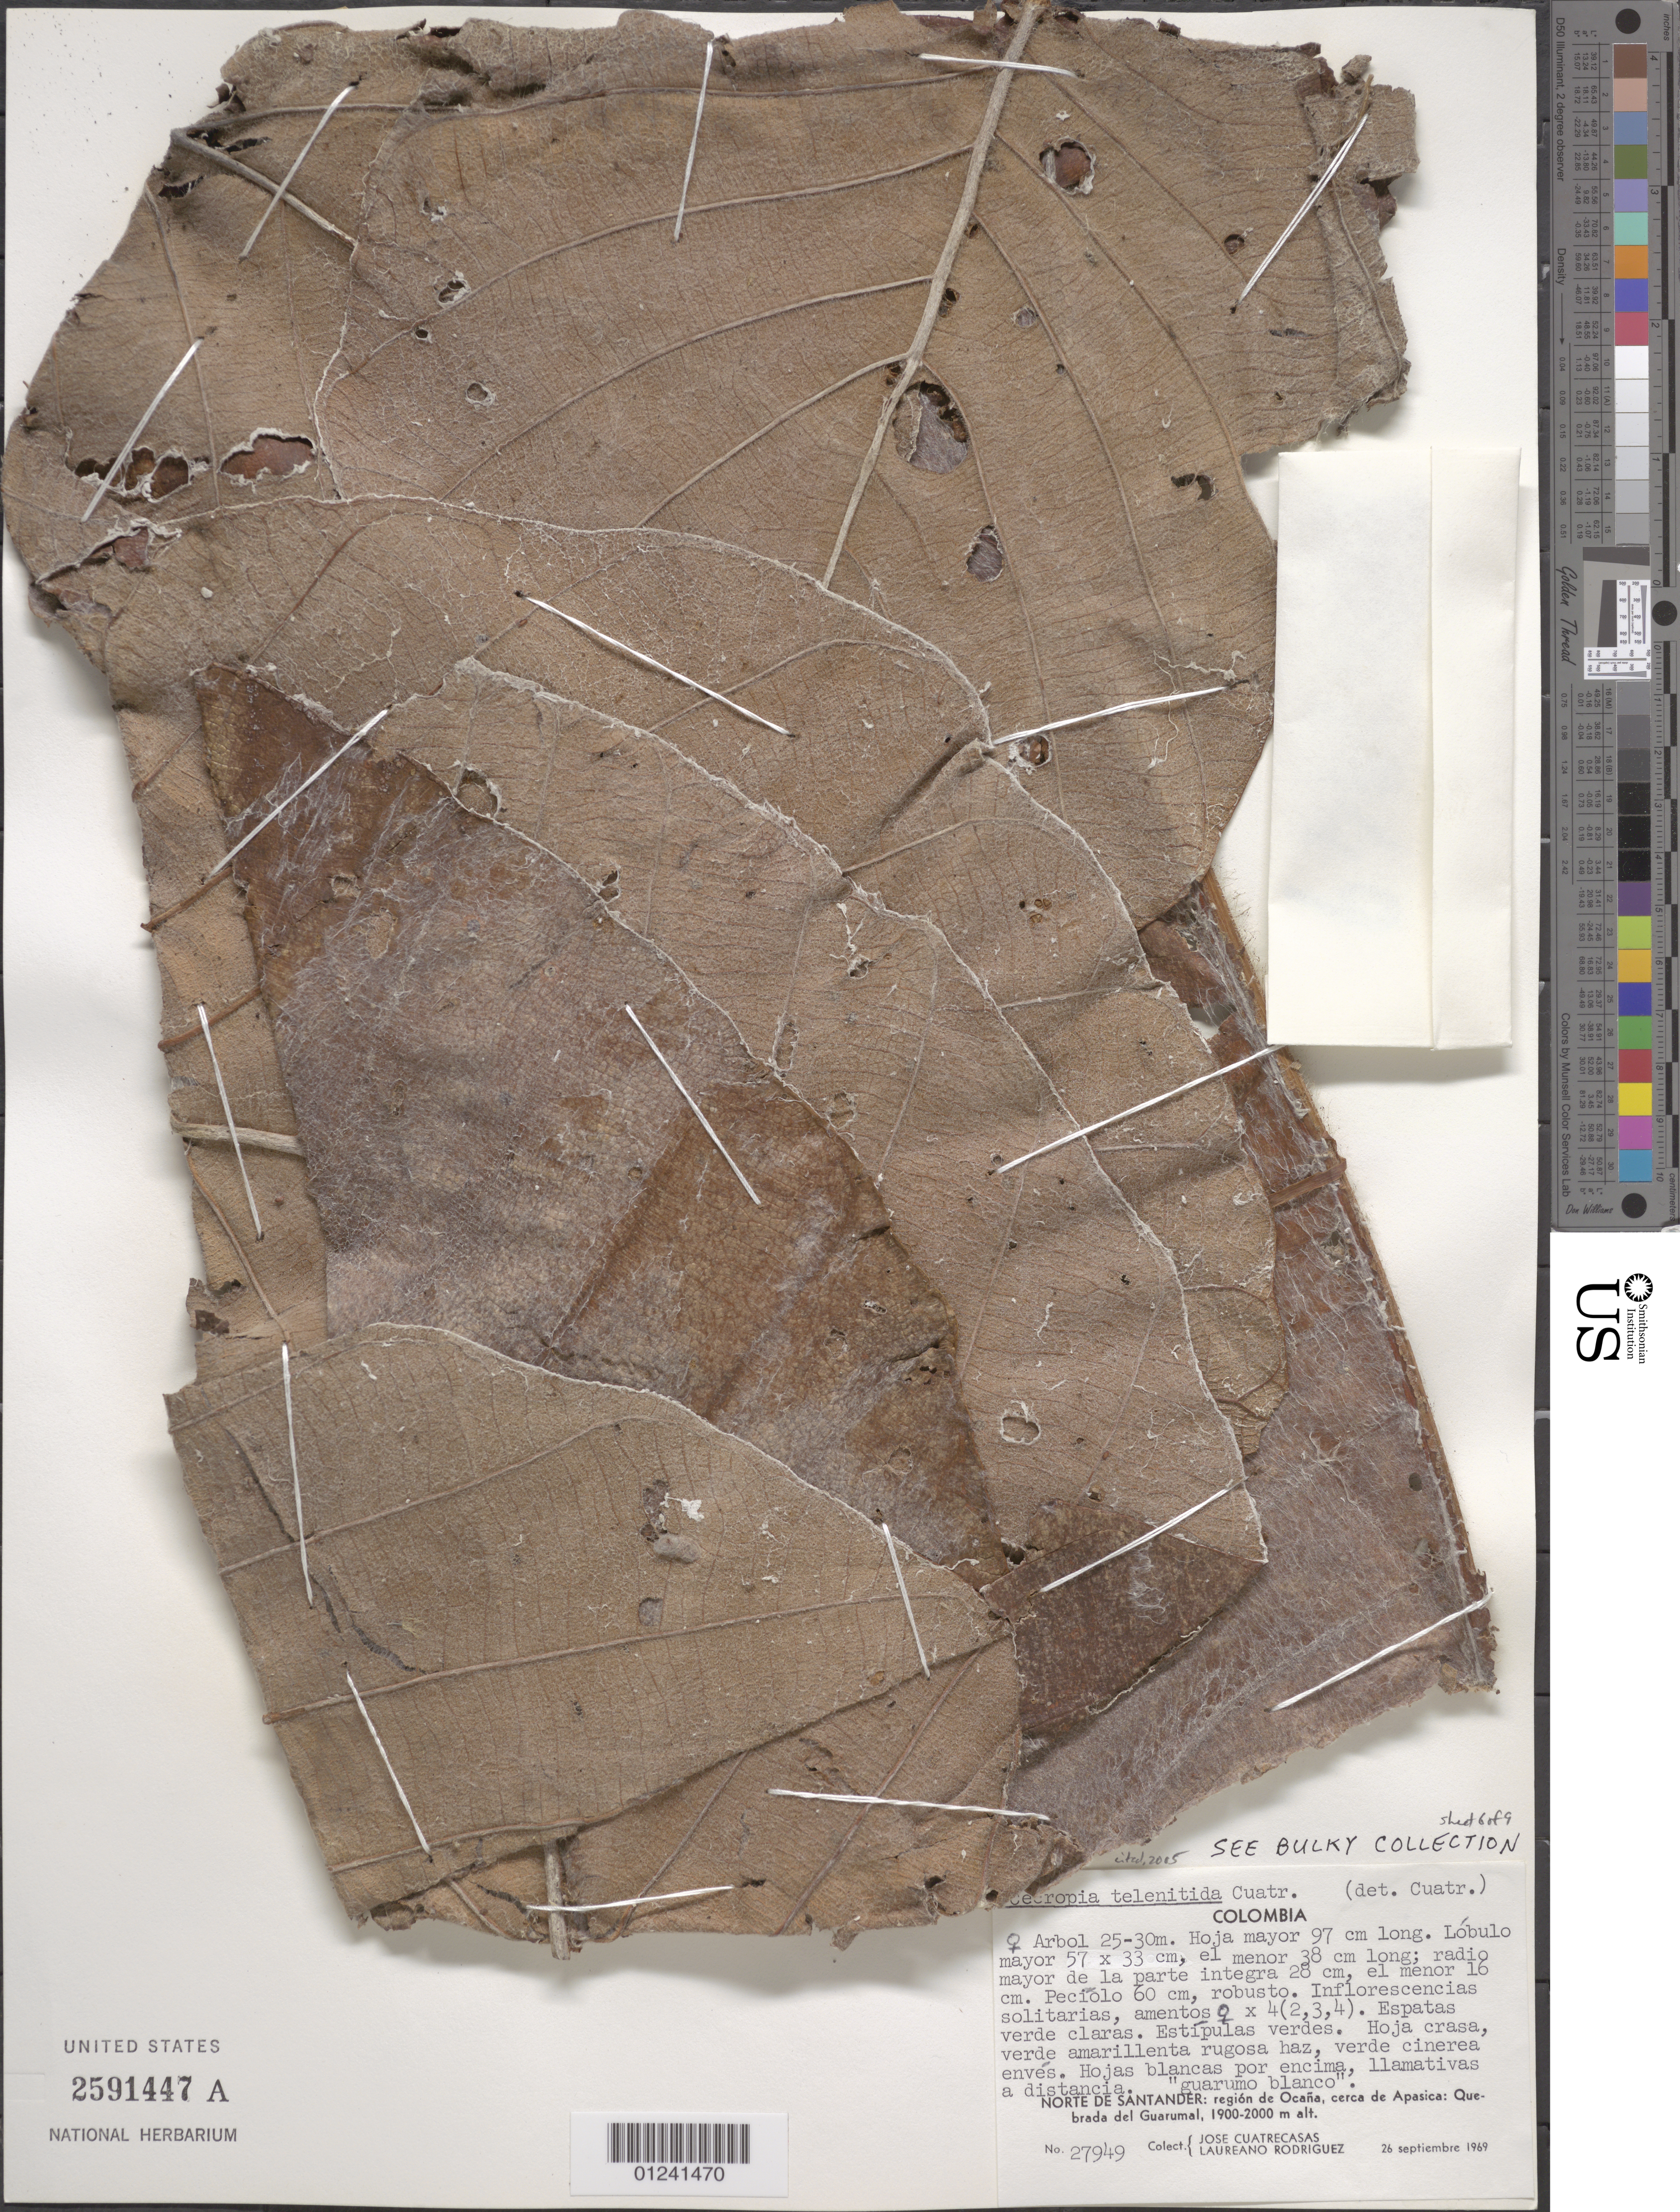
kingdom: Plantae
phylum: Tracheophyta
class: Magnoliopsida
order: Rosales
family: Urticaceae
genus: Cecropia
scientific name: Cecropia telenitida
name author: Cuatrec.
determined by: Cuatrecasas, J.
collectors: J. Cuatrecasas & L. Rodriguez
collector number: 5 Aug 2014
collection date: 1969-09-26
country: Colombia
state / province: Norte de Santander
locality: Región de Ocaña, Cercanías de Apasica; quebrada del Guarumal.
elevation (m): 1900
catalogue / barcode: US 2591447A